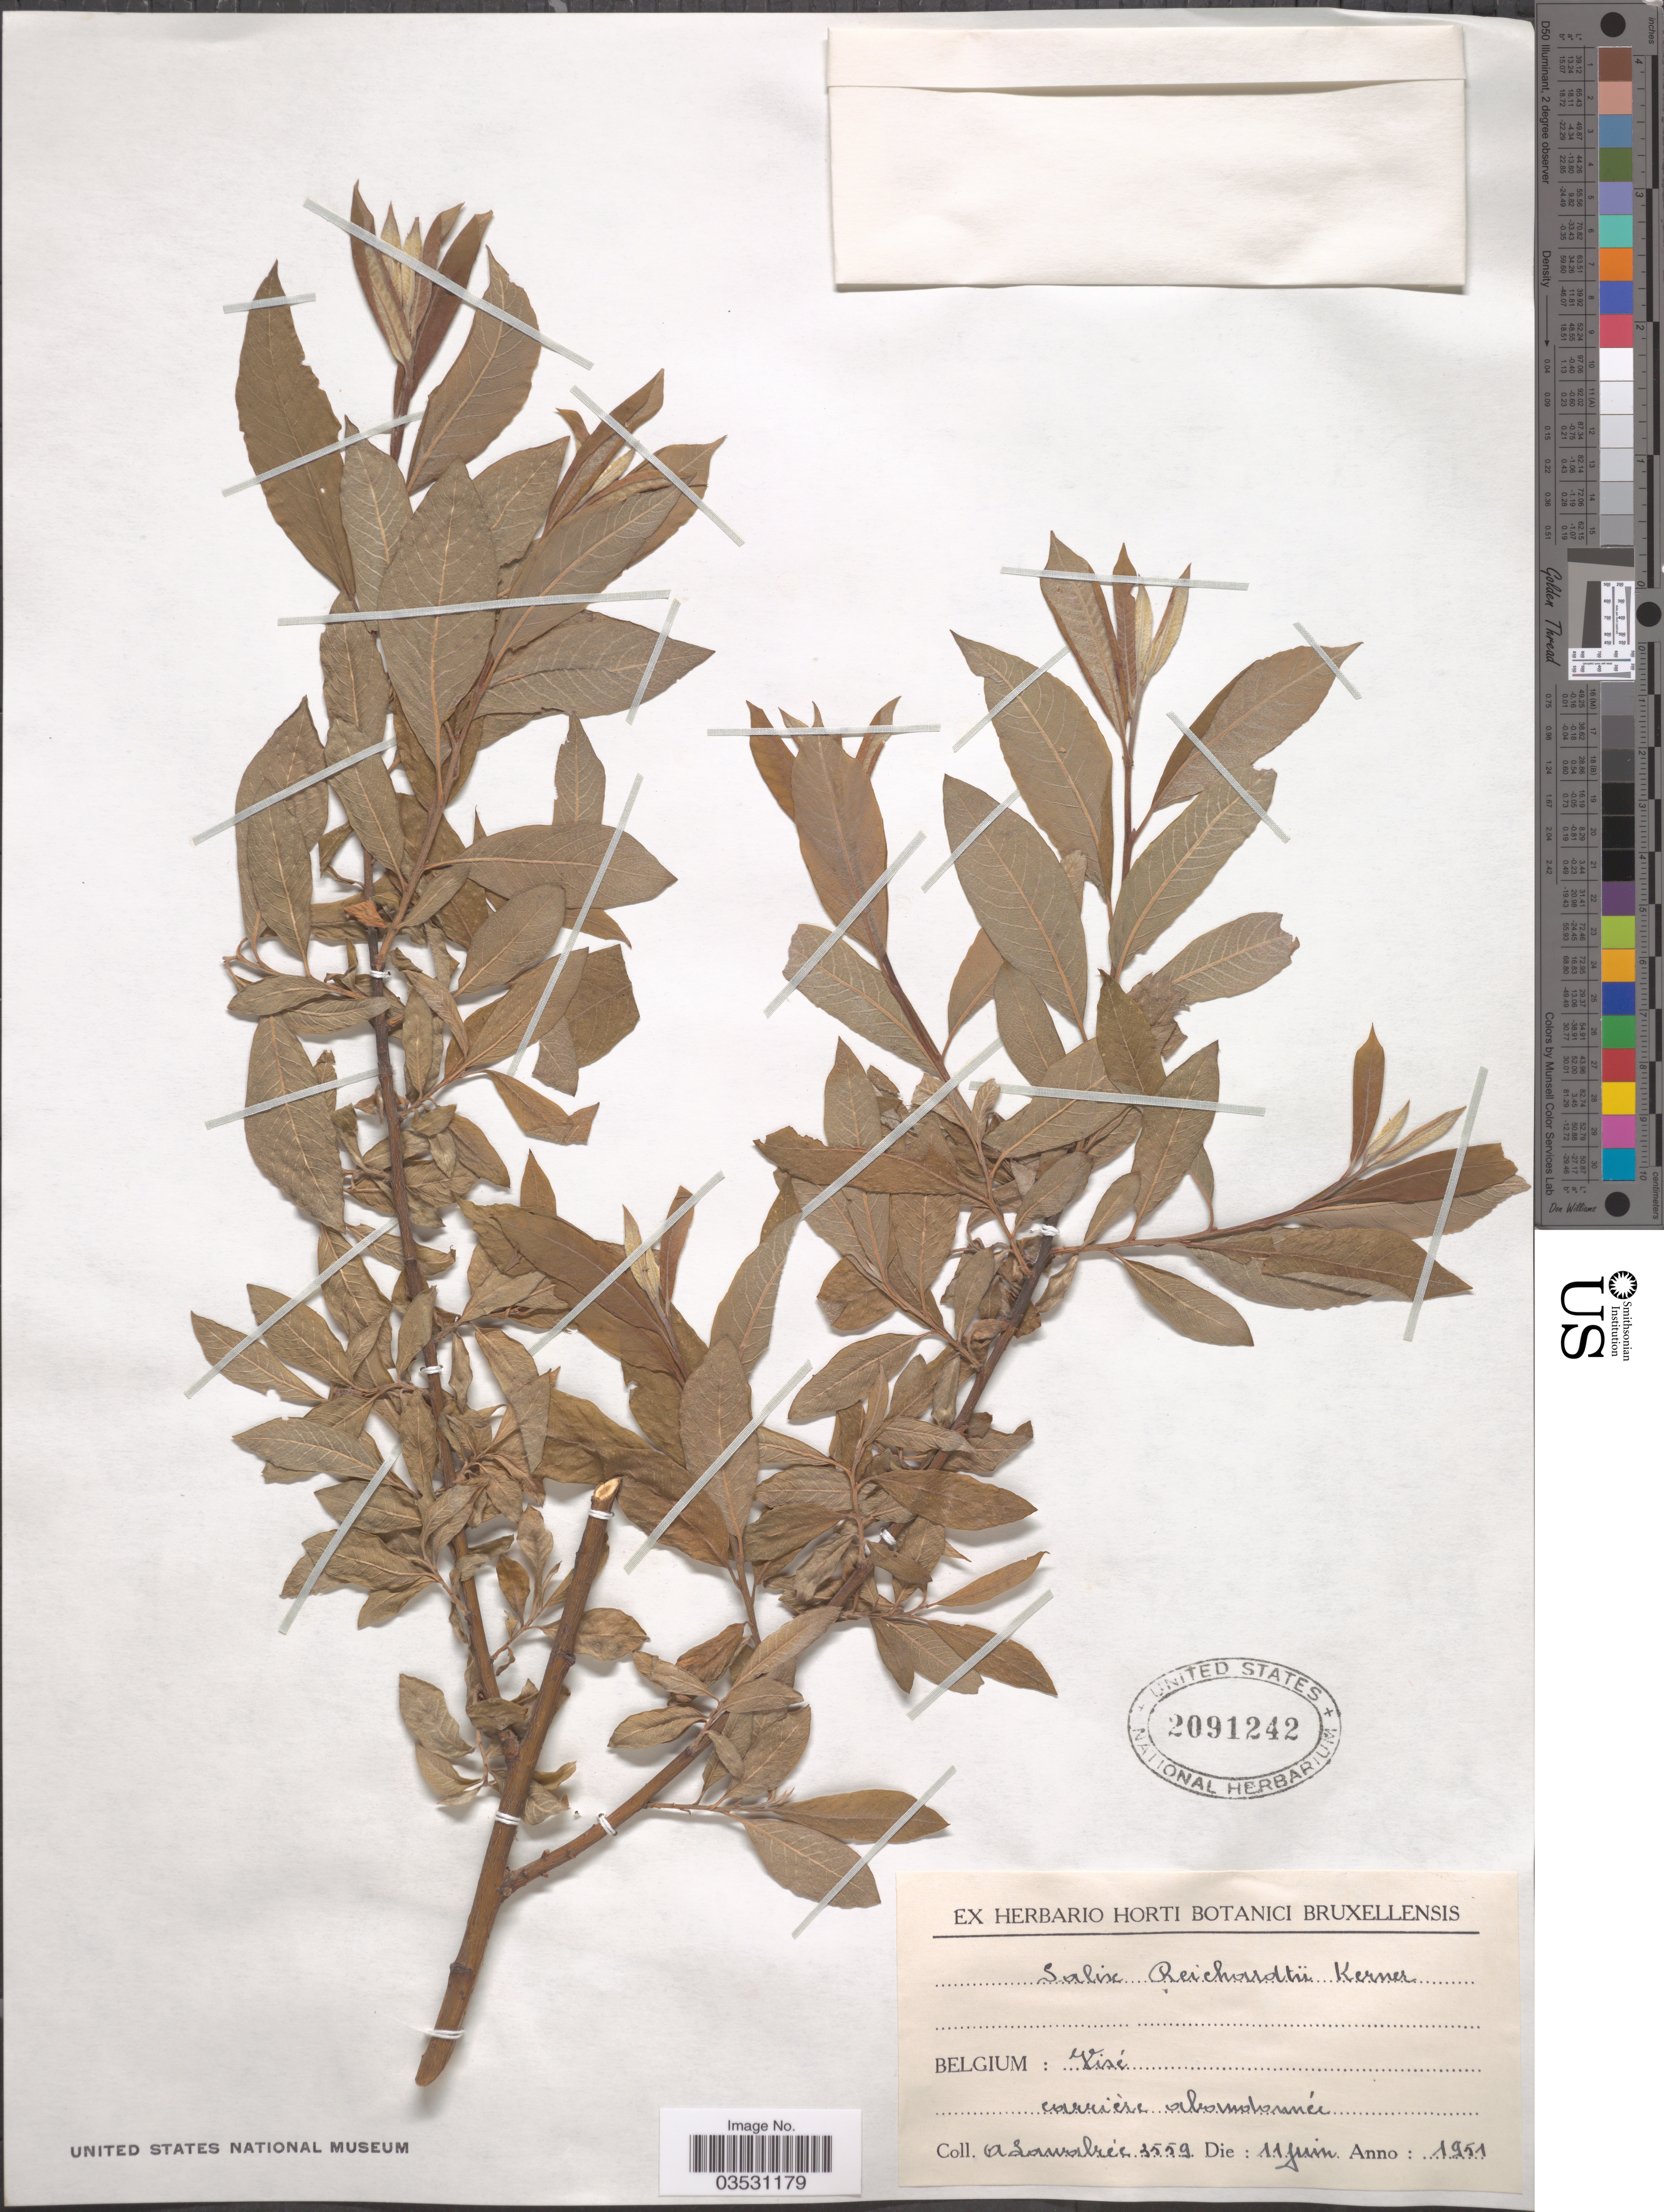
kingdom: Plantae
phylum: Tracheophyta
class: Magnoliopsida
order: Malpighiales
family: Salicaceae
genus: Salix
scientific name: Salix reichardtii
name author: A. Kern.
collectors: A. G. Lawalrée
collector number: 3559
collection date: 1951-06-11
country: Belgium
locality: Visé.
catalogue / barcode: US 2091242